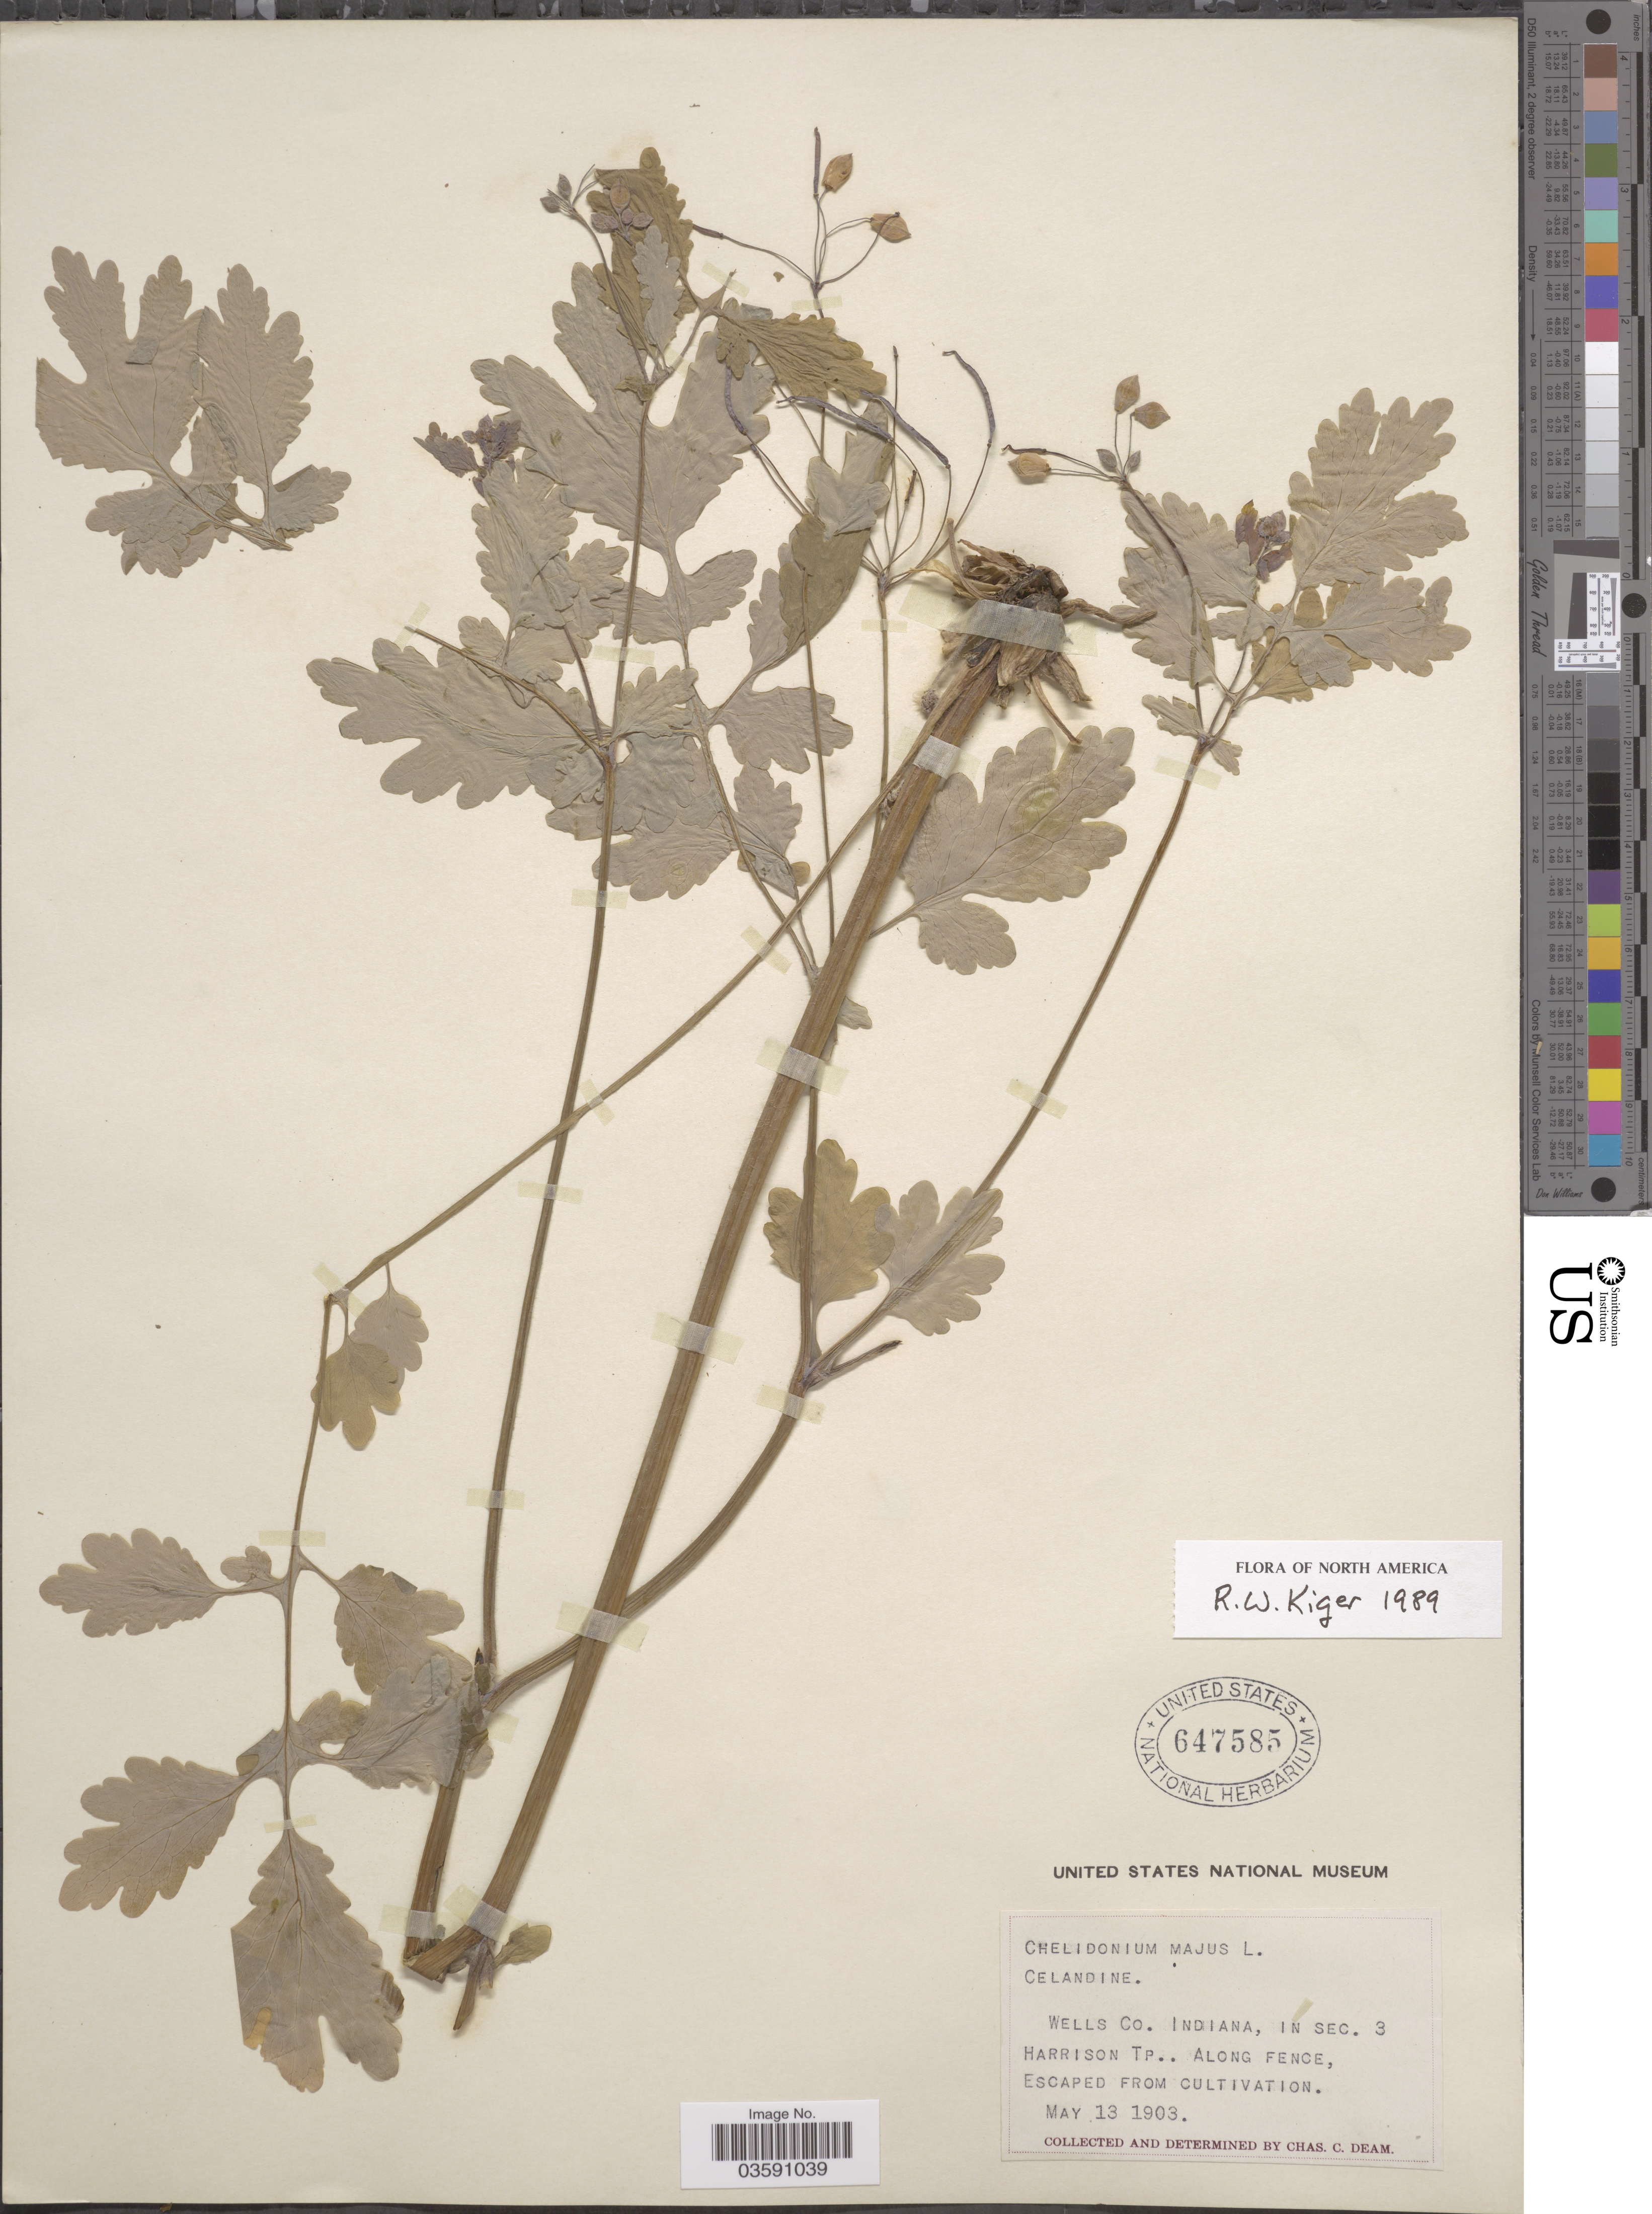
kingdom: Plantae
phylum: Tracheophyta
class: Magnoliopsida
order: Ranunculales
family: Papaveraceae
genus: Chelidonium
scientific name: Chelidonium majus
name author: L.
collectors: C. C. Deam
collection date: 1903-05-13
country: United States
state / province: Indiana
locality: Wells Co. In sec. 3 Harrison Tp.. Along fence.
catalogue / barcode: US 647585